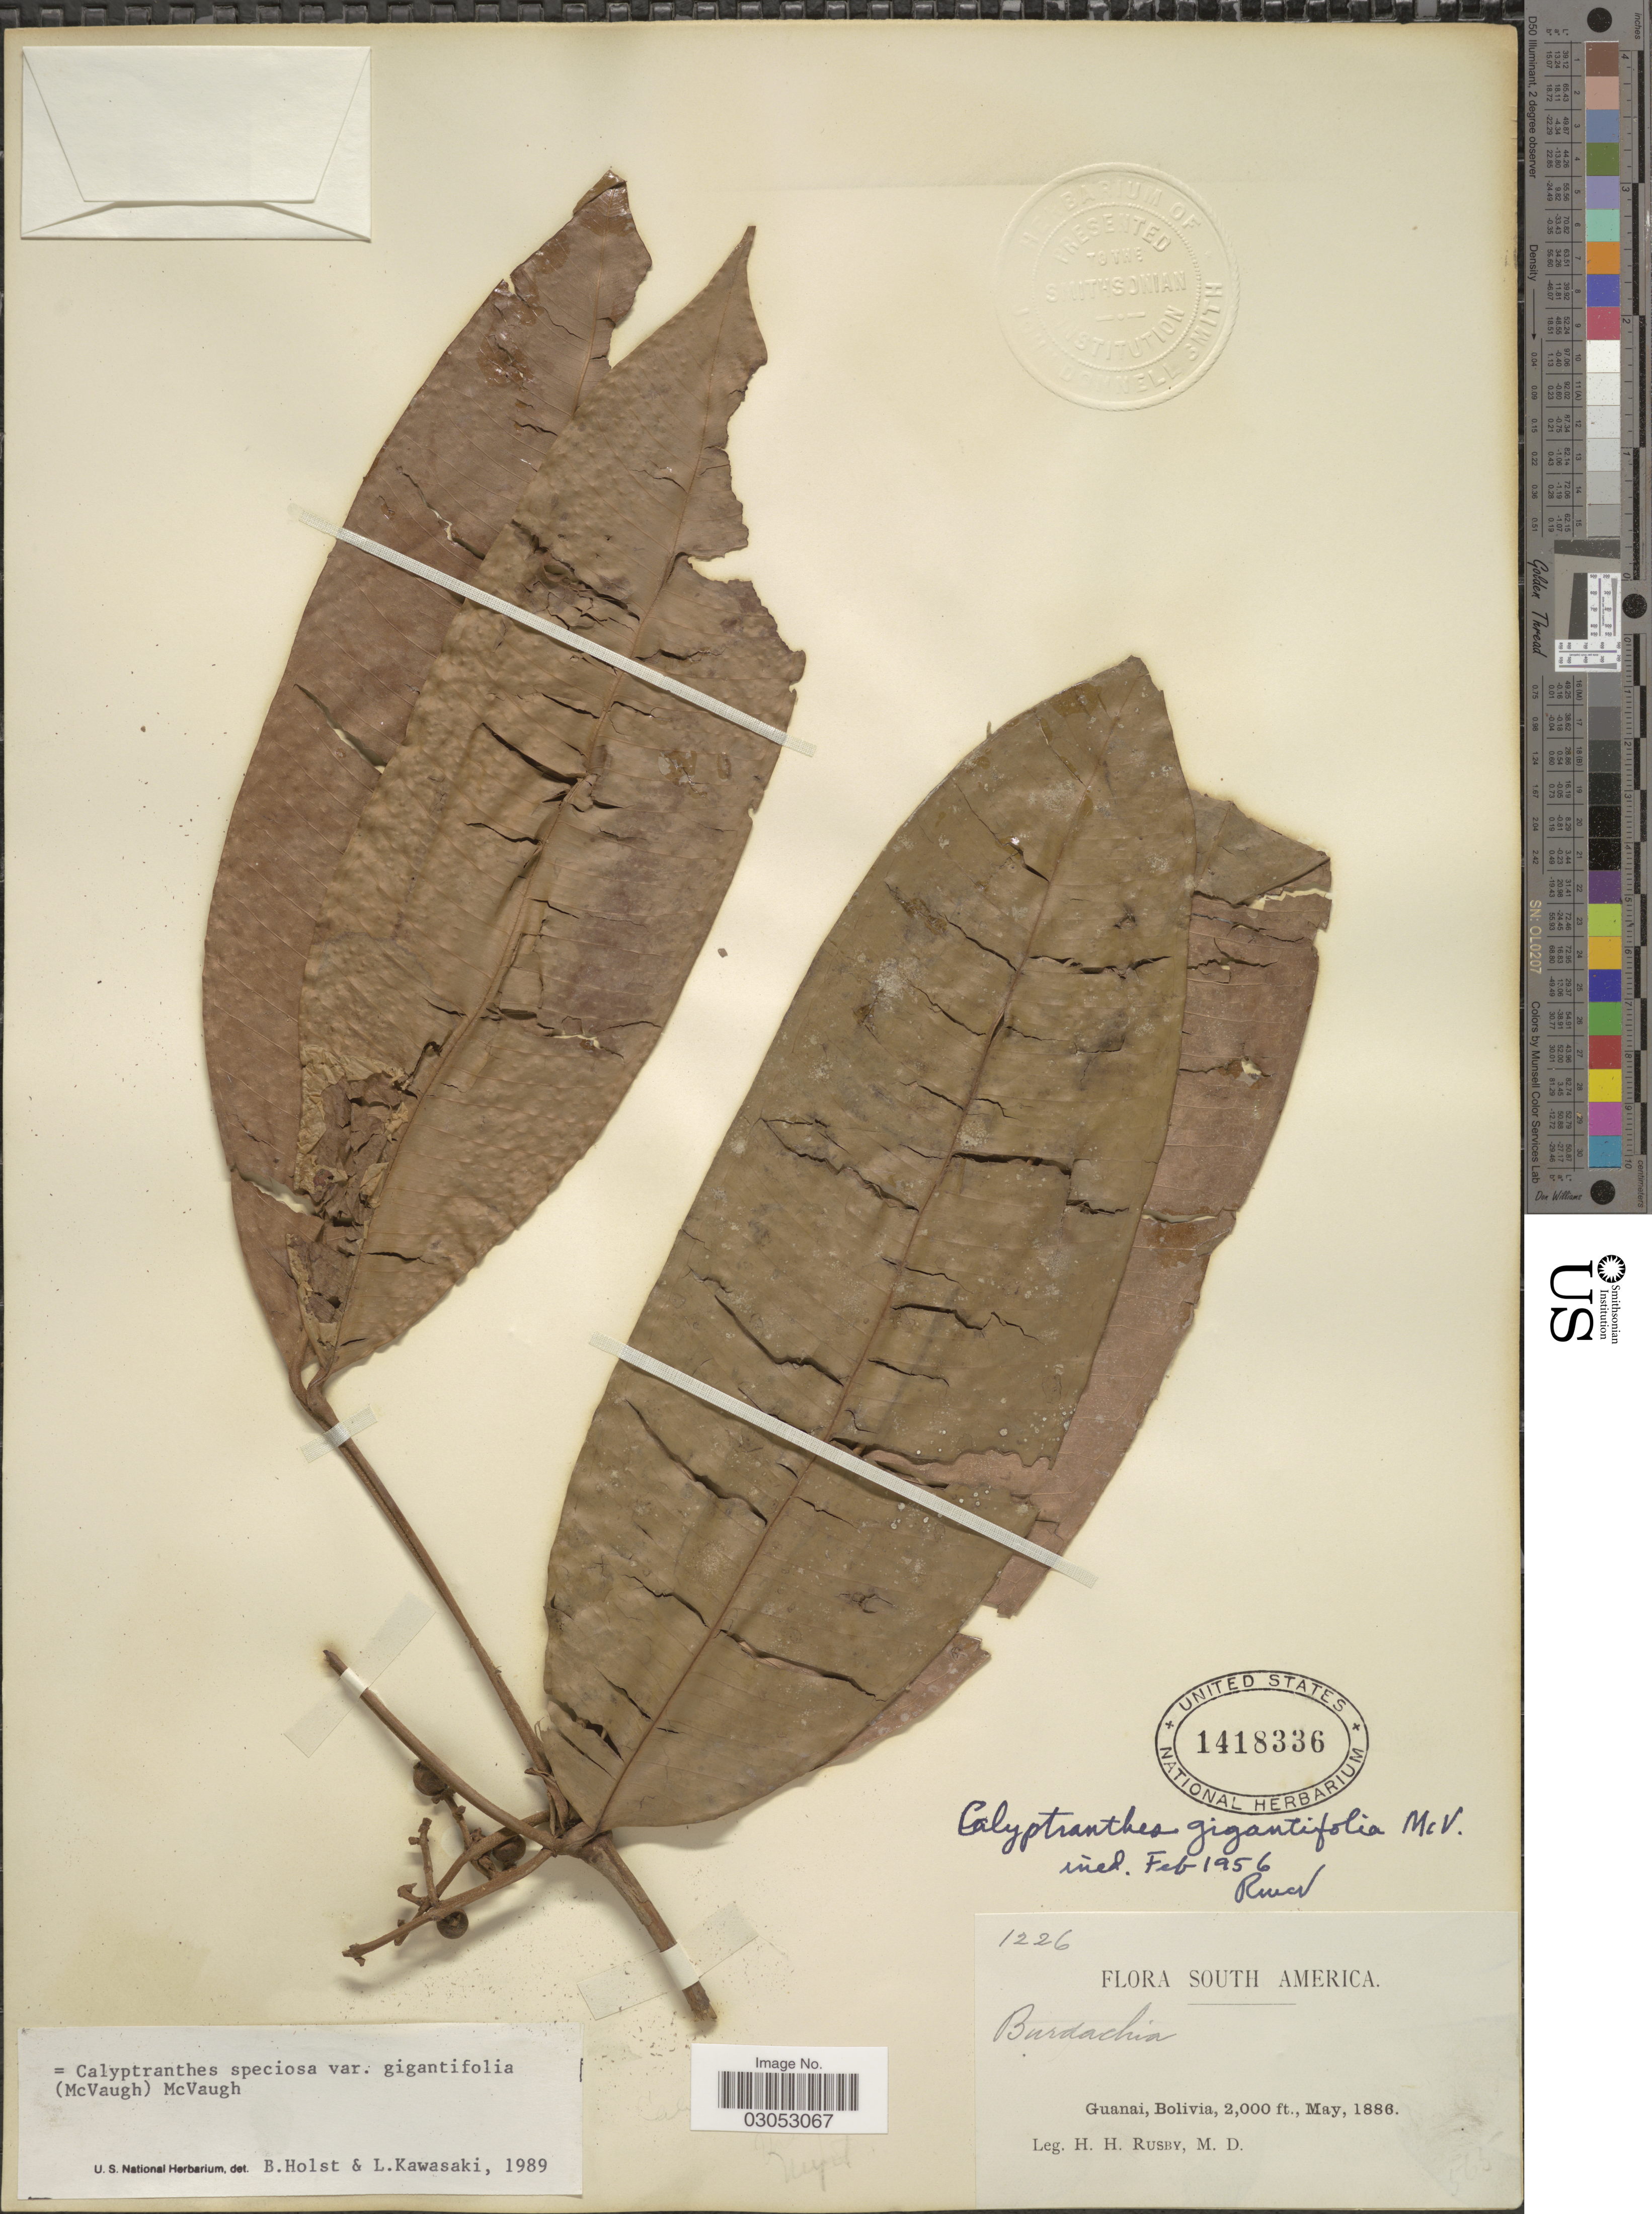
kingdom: Plantae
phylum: Tracheophyta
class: Magnoliopsida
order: Myrtales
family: Myrtaceae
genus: Myrcia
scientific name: Myrcia neospeciosa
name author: A.R. Lourenço & E. Lucas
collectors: H. H. Rusby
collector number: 1226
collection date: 1886-05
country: Bolivia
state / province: La Páz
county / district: Larecaja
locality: Guanay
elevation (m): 610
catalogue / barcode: US 1418336